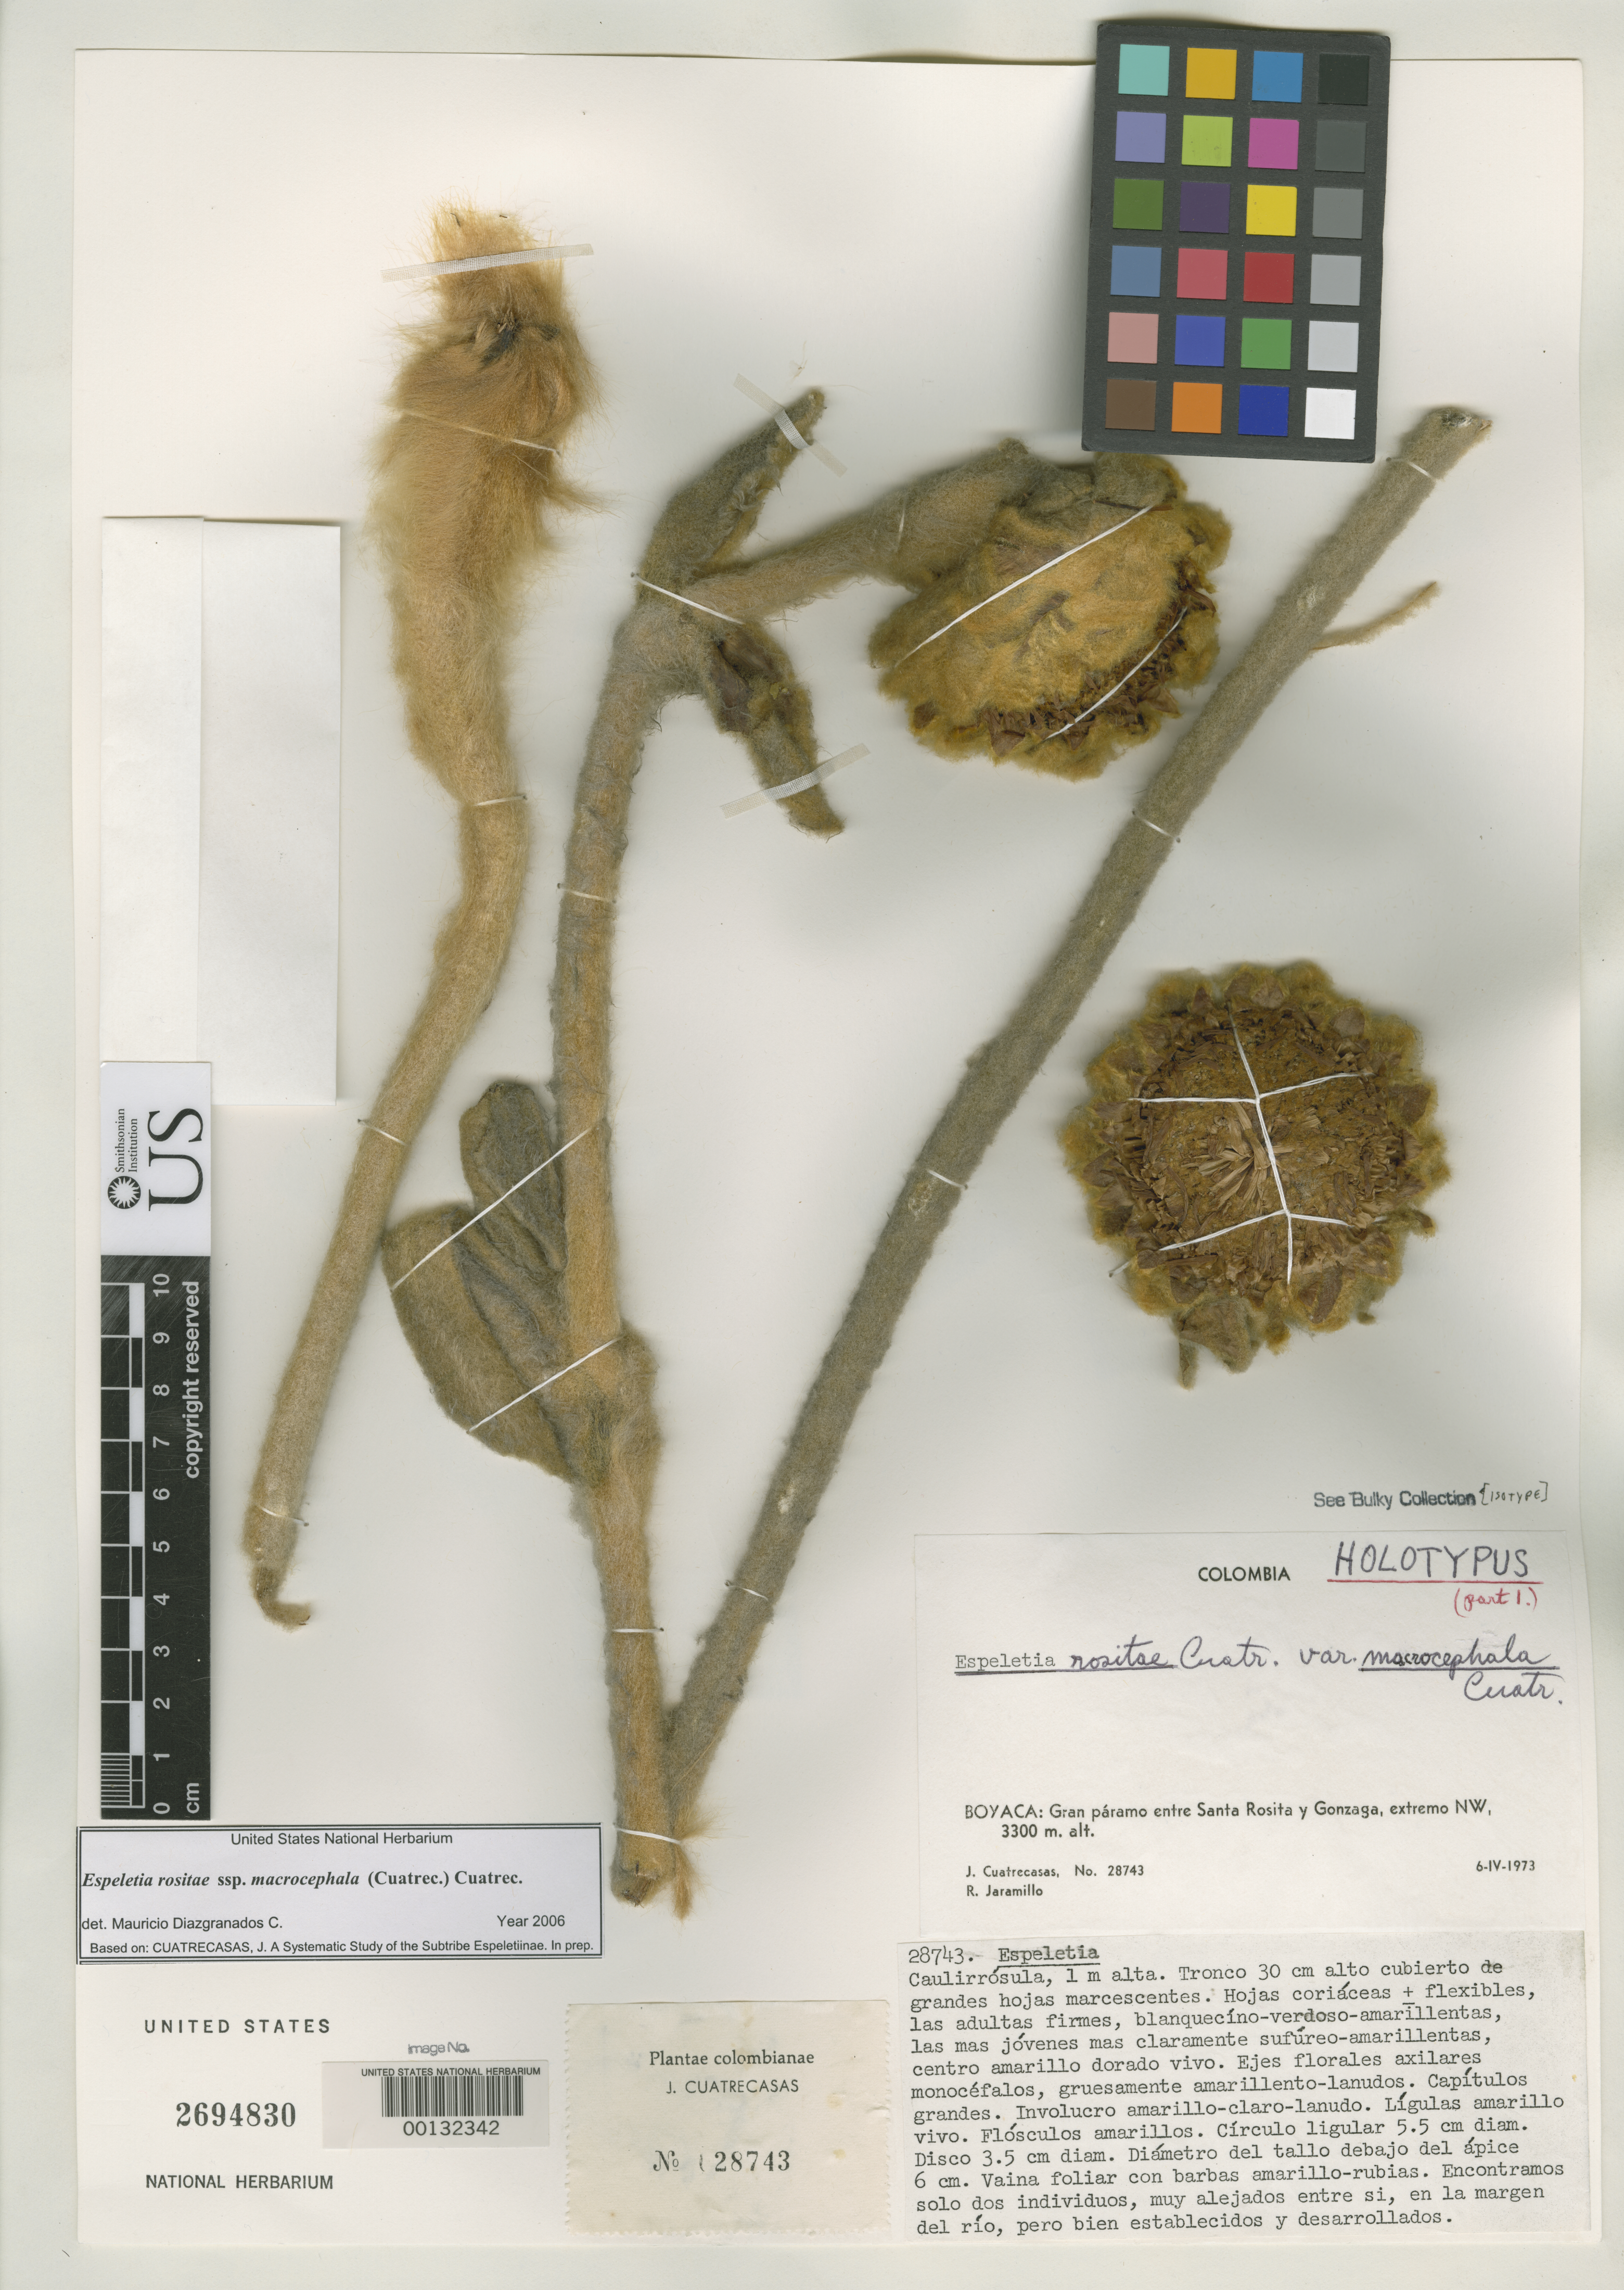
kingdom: Plantae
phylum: Tracheophyta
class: Magnoliopsida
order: Asterales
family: Asteraceae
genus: Espeletia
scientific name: Espeletia rositae var. macrocephala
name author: Cuatrec.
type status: Holotype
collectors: J. Cuatrecasas & R. Jaramillo M.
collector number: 28743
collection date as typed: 06 Apr 1973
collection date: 1973-04-06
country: Colombia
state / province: Boyacá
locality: Gran Páramo entre Santa Rosita & Gonzaga, extremo NW. [Great upland between Santa Rosita & Gonzaga, NW end]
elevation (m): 3300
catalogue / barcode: US 2694830